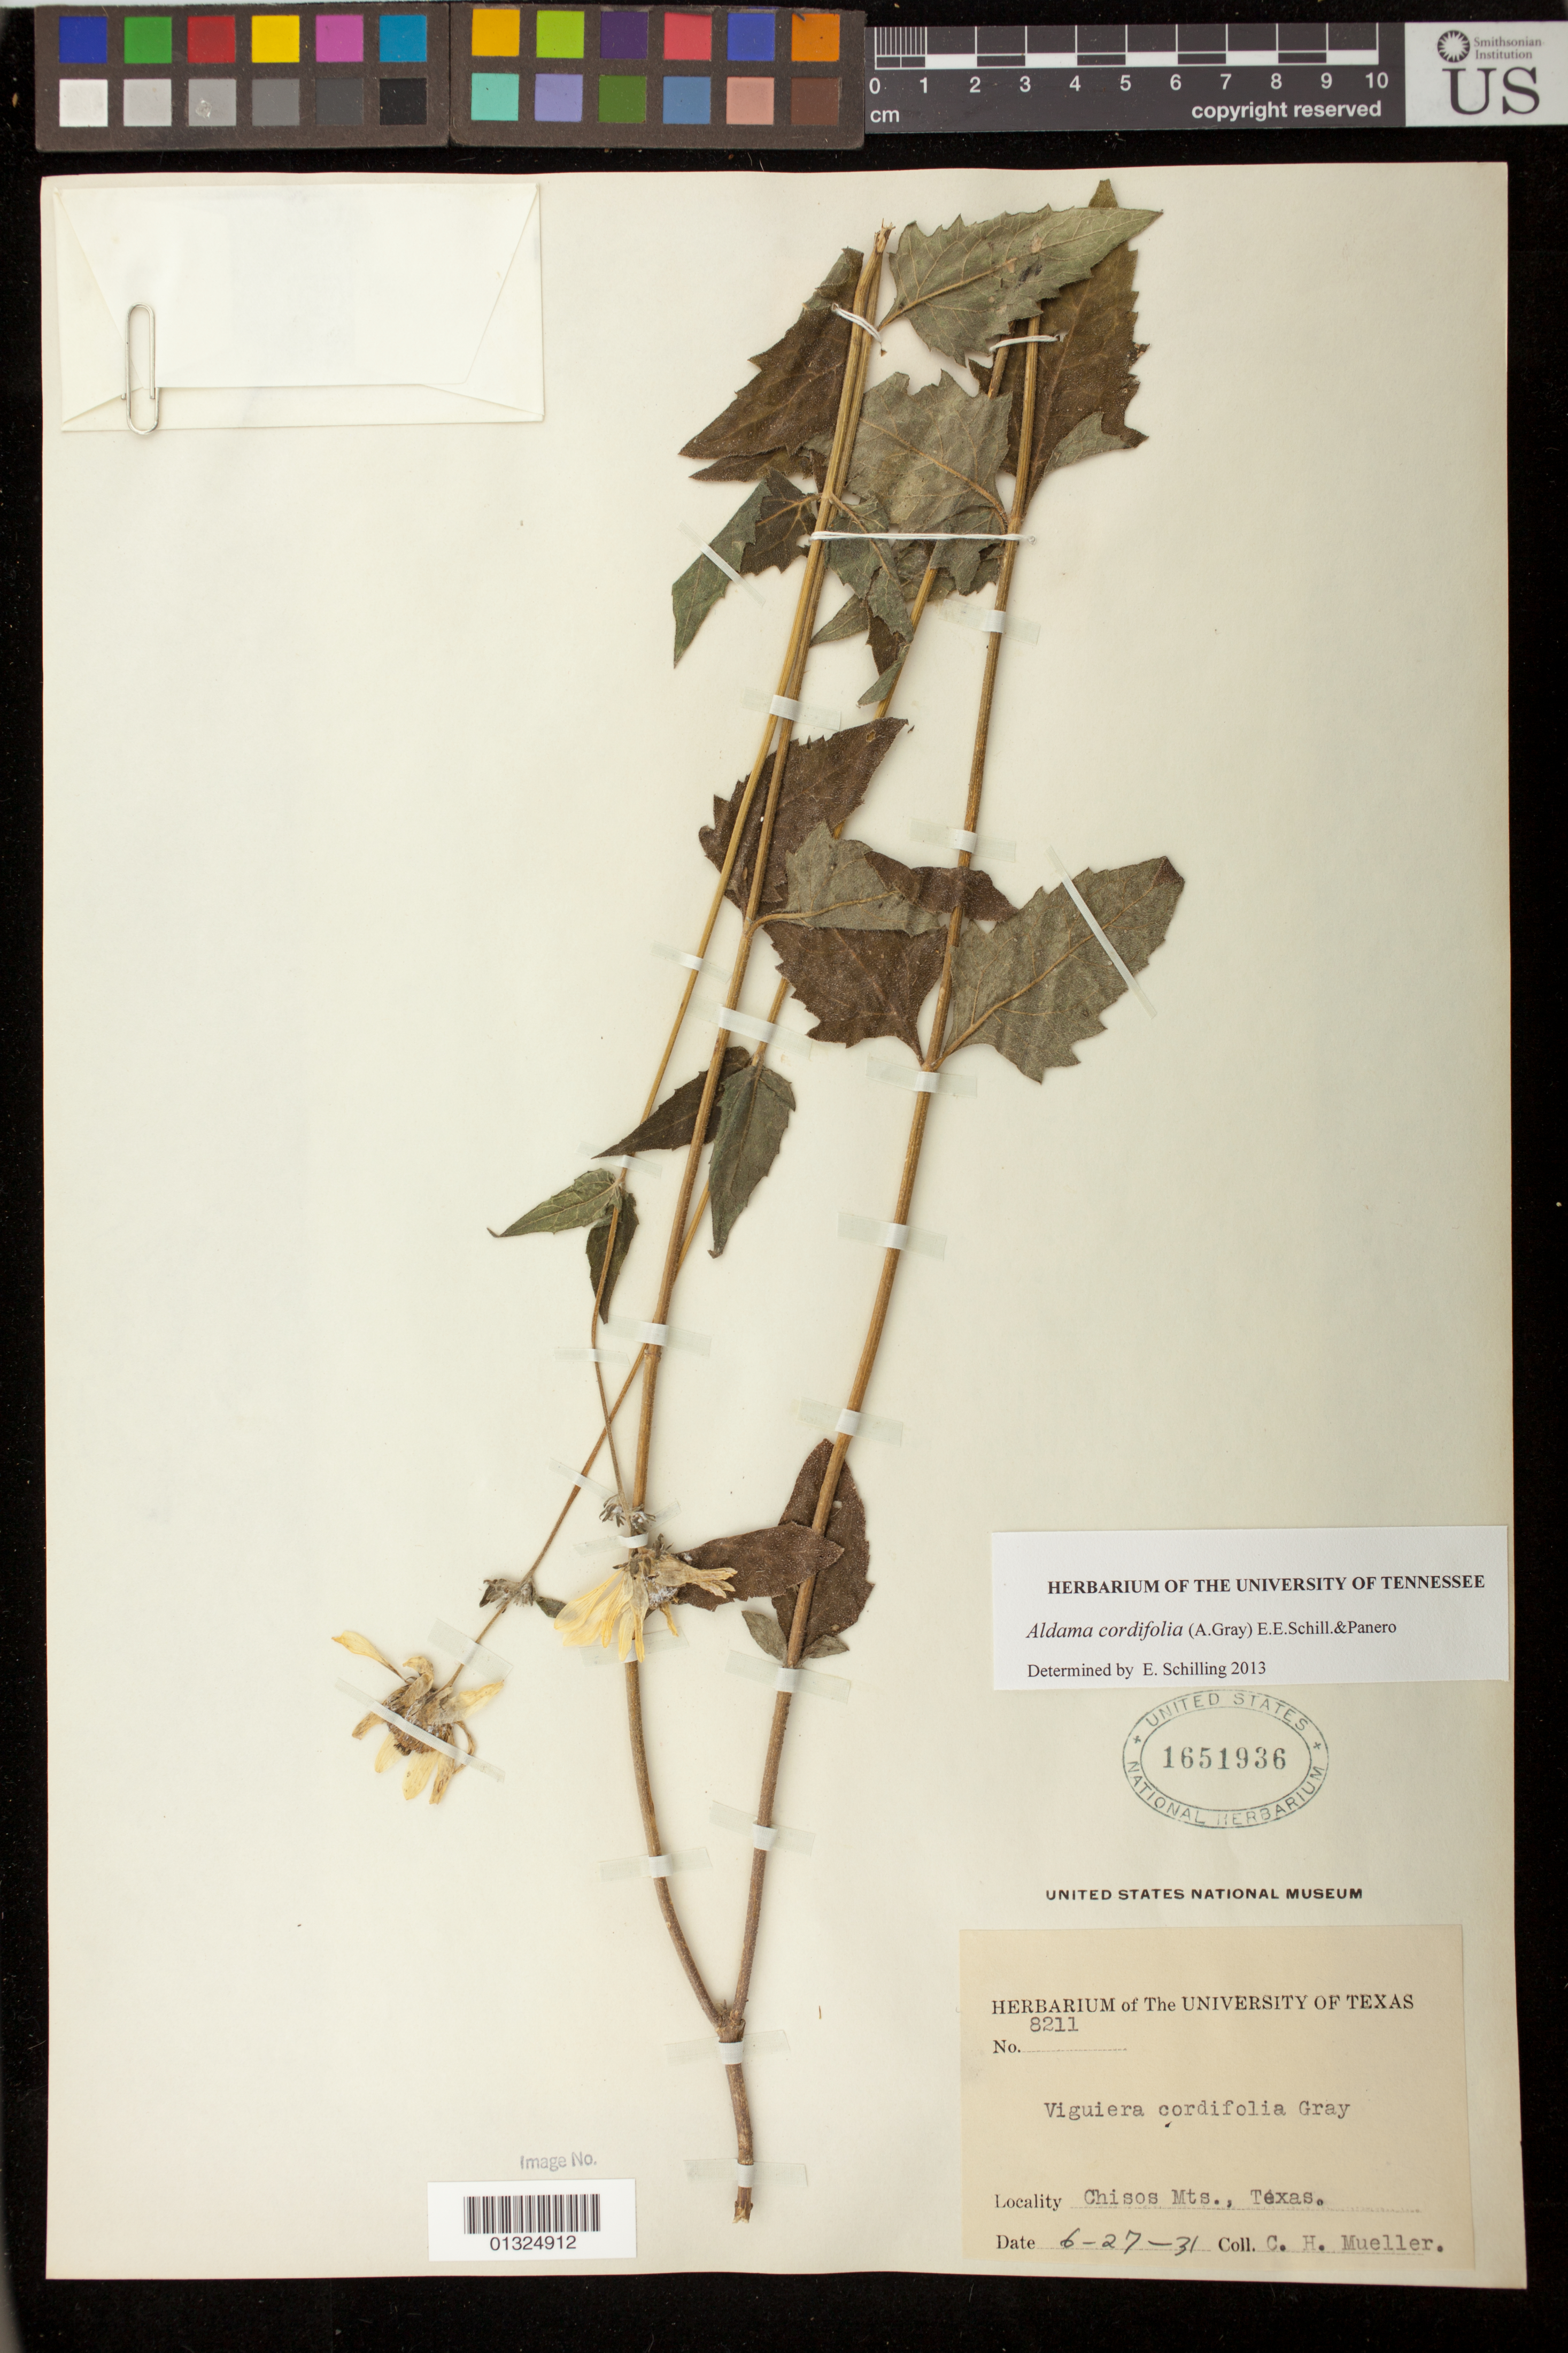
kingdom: Plantae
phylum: Tracheophyta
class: Magnoliopsida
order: Asterales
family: Asteraceae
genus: Aldama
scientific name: Aldama cordifolia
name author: (A. Gray) E.E. Schill. & Panero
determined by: Schilling, E. E.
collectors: C. H. Mueller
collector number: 8211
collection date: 1931-06-27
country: United States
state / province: Texas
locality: Chisos Mts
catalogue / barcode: US 1651936